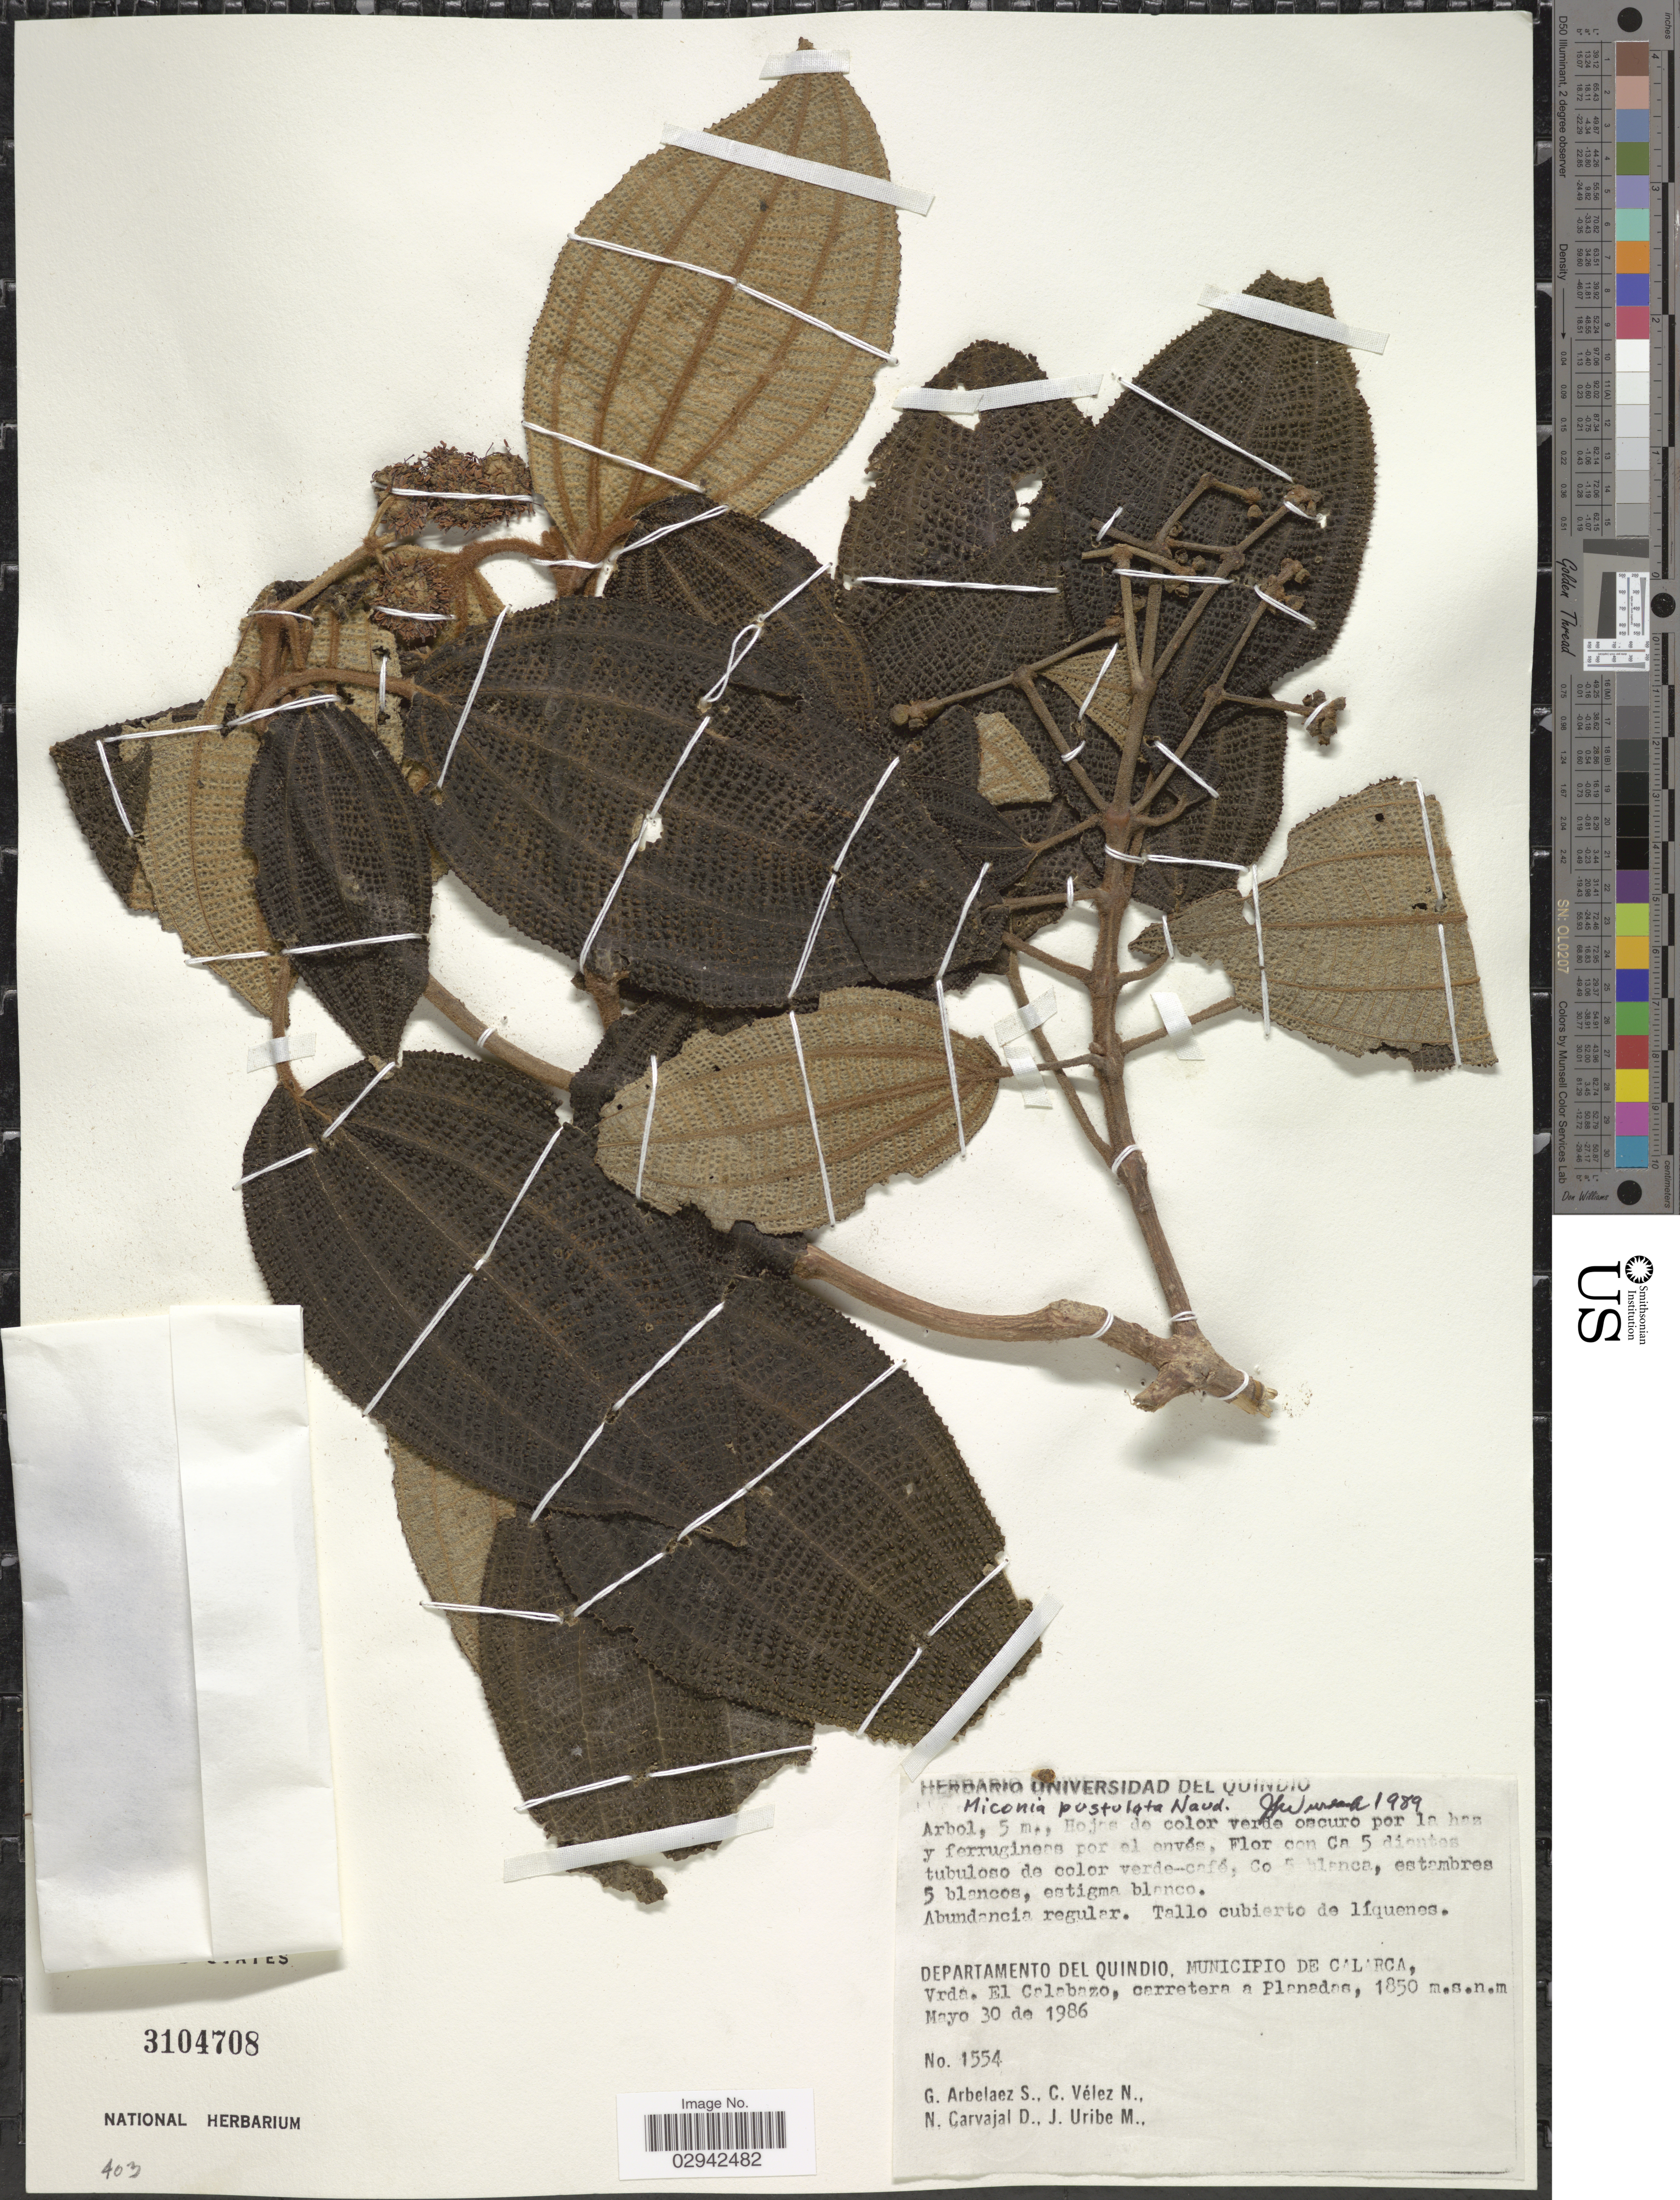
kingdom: Plantae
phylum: Tracheophyta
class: Magnoliopsida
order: Myrtales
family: Melastomataceae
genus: Miconia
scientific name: Miconia pustulata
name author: Naudin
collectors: G. Arbelaez S., C. Vélez N., N. Carvajal D. & J. Uribe M.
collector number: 1554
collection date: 1986-05-30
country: Colombia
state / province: Quindío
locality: Departamento del Quindio: Municipio De Calarca, Vrda. El Calabazo, carretera a Planadas.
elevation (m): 1850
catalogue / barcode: US 3104708